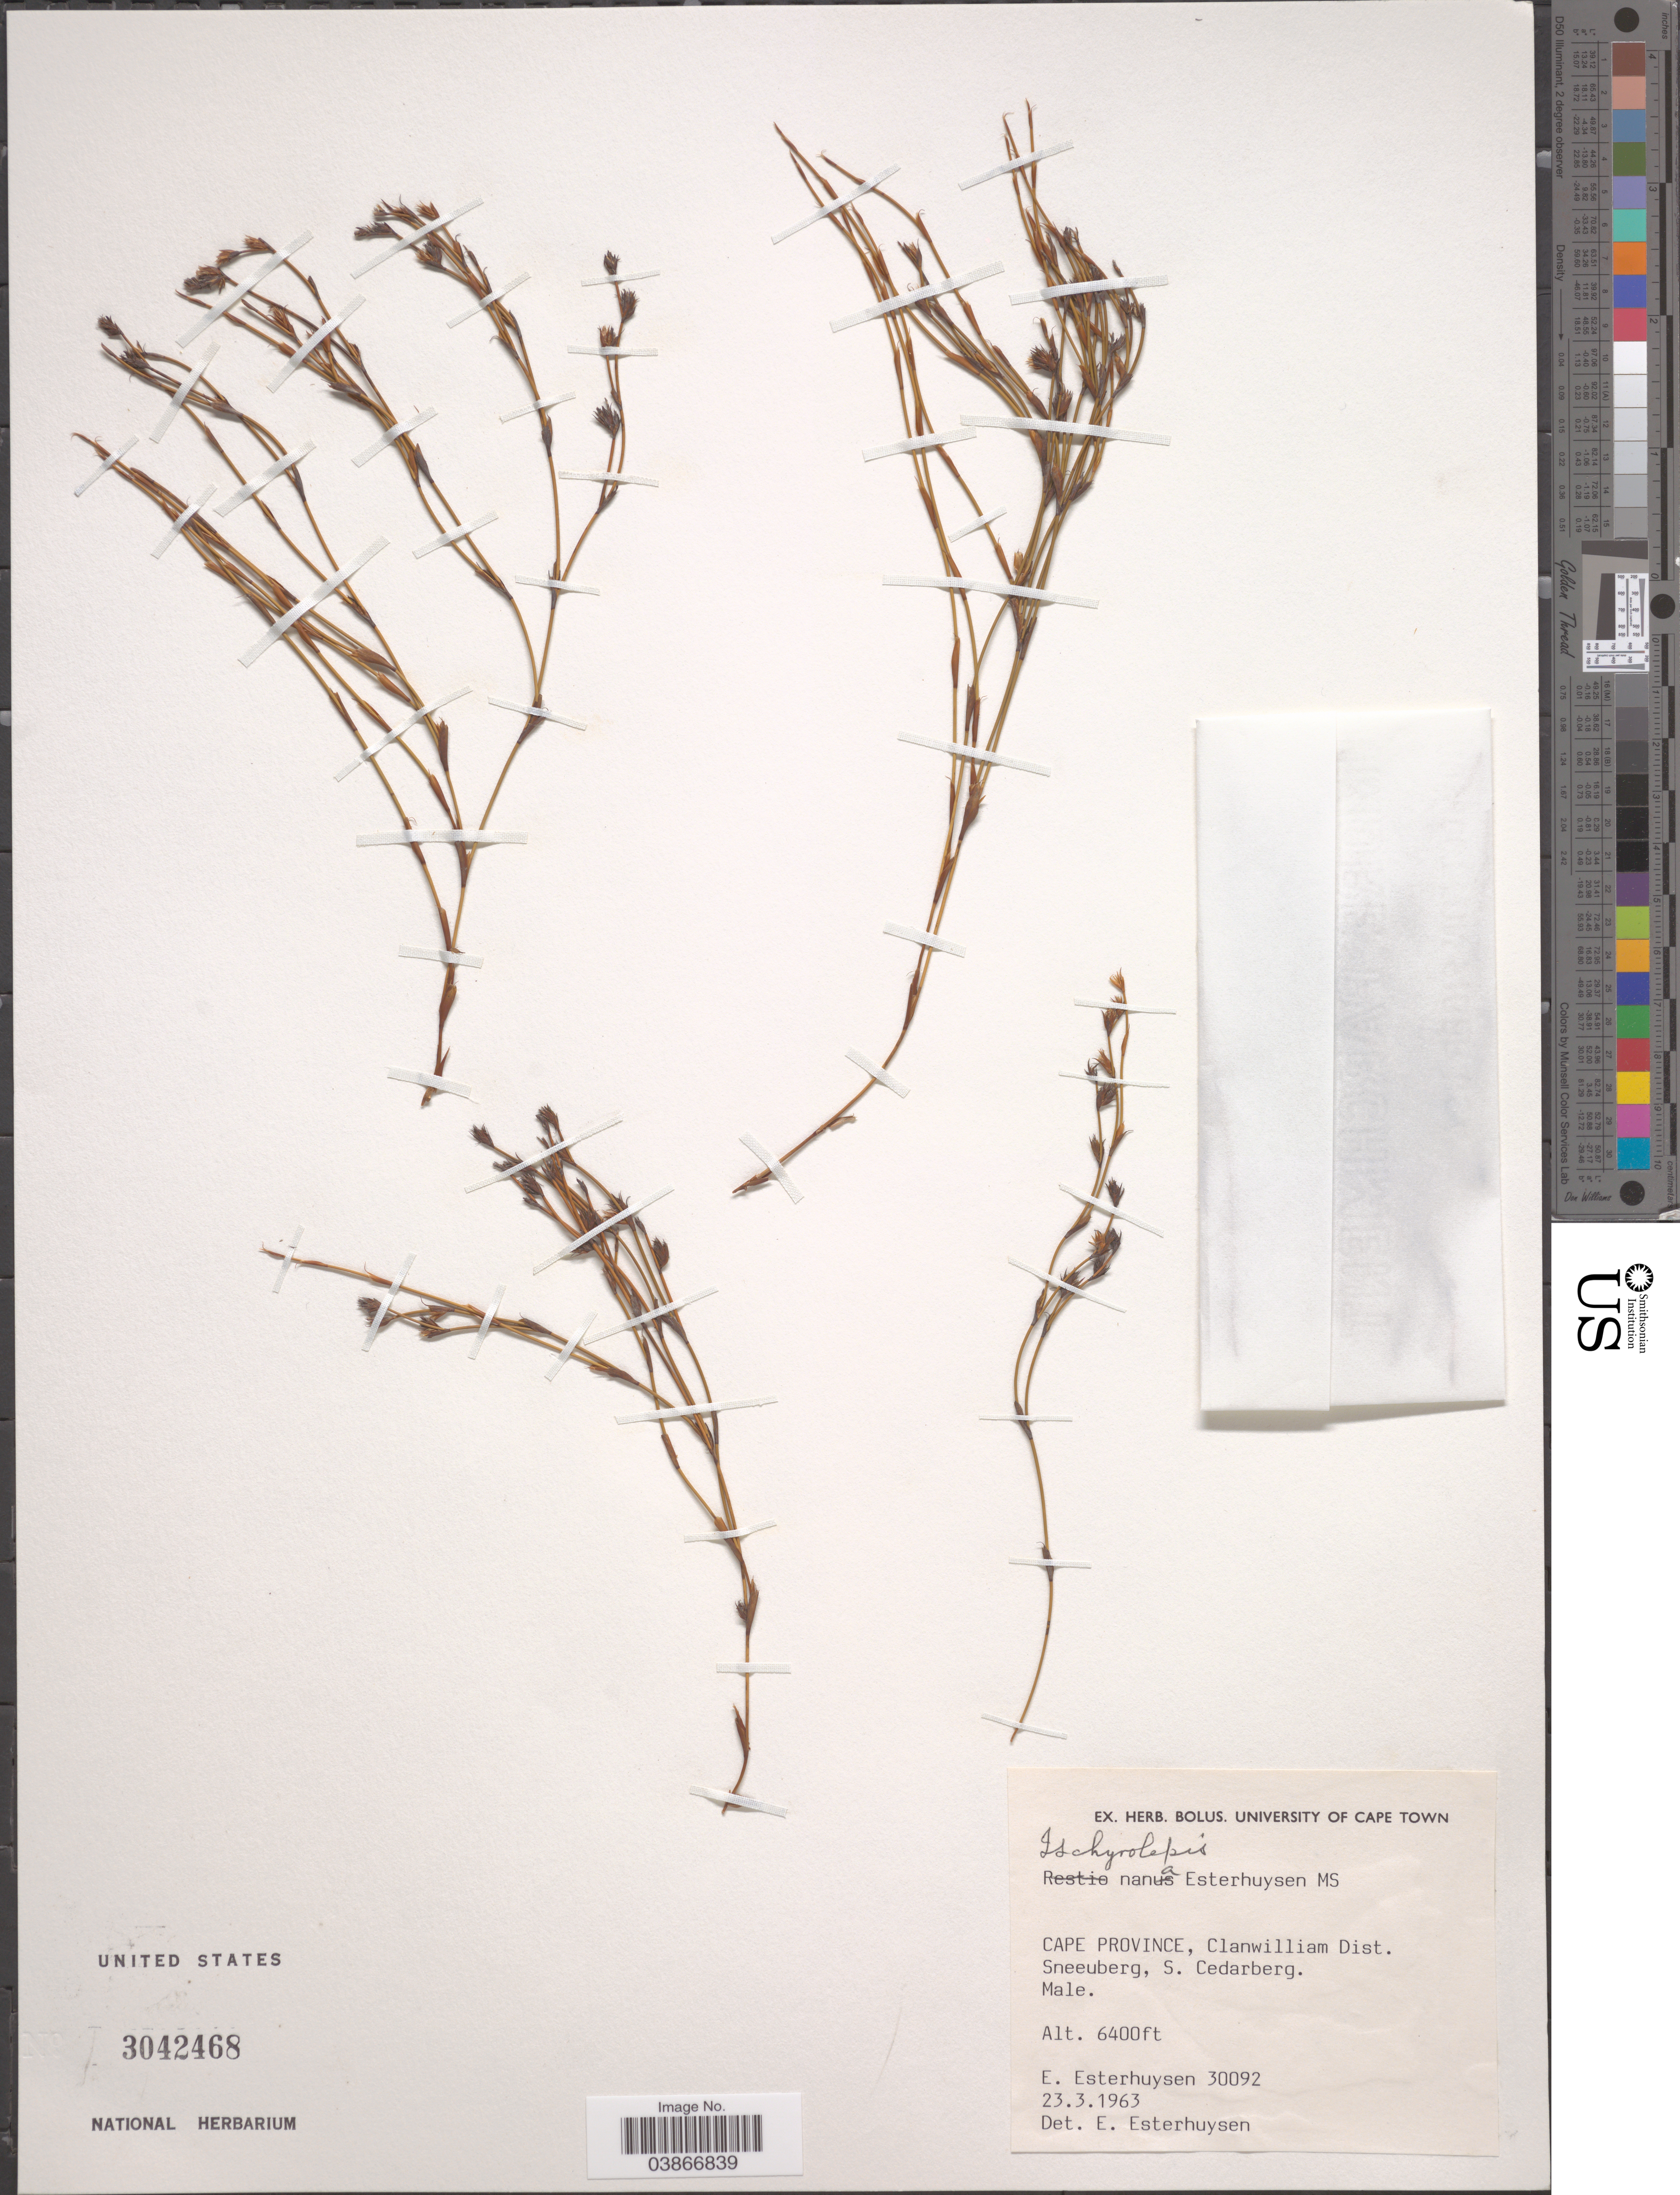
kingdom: Plantae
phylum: Tracheophyta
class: Liliopsida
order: Poales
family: Restionaceae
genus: Restio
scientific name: Restio nanus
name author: (Esterh.) H.P. Linder & C.R. Hardy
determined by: Strong, Mark T., (BOT), Smithsonian Institution - National Museum of Natural History (UNITED STATES)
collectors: E. E. Esterhuysen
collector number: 30092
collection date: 1963-03-23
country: South Africa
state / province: Western Cape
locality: Clanwilliam Dist. Sneeuberg, S. Cedarberg.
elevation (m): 1951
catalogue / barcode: US 3042468